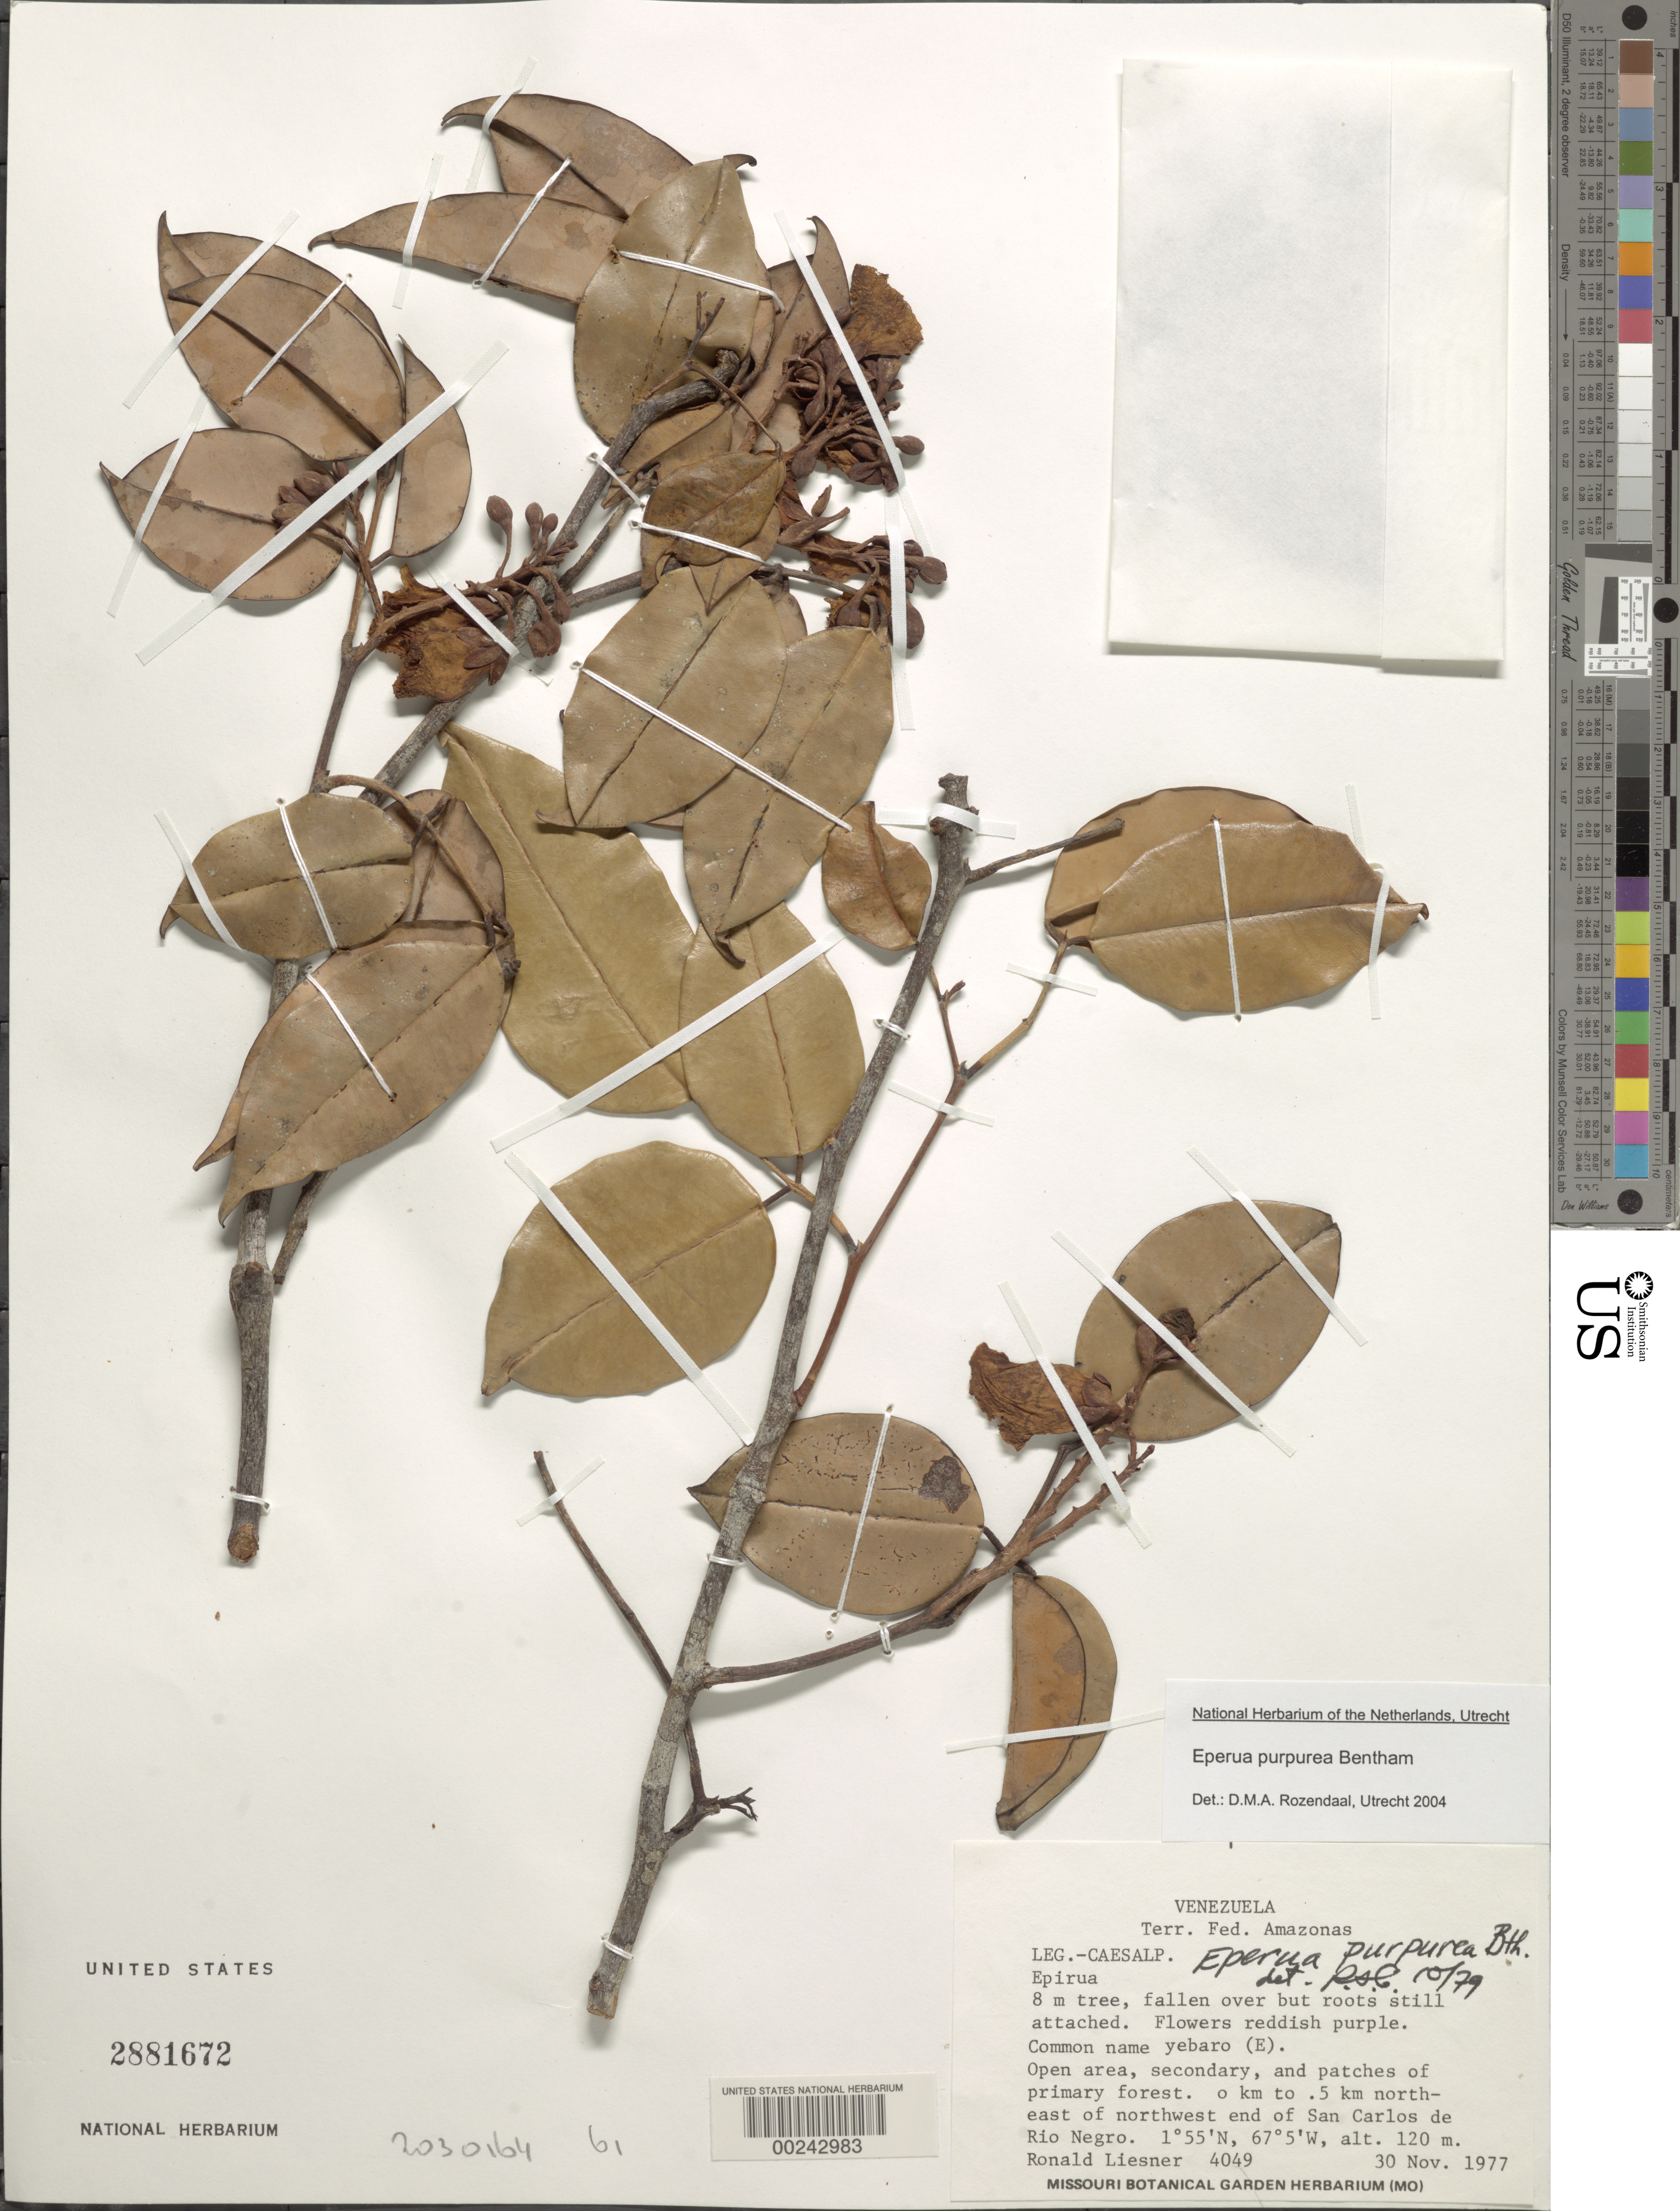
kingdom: Plantae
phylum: Tracheophyta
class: Magnoliopsida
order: Fabales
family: Fabaceae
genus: Eperua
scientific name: Eperua purpurea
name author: Benth.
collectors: R. L. Liesner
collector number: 4049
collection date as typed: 30 Nov 1977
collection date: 1977-11-30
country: Venezuela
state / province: Amazonas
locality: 0 km to 0.5 km NE of NW end of San Carlos de Rio Negro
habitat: Open area, secondary and patches of primary forest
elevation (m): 850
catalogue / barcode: US 2881672